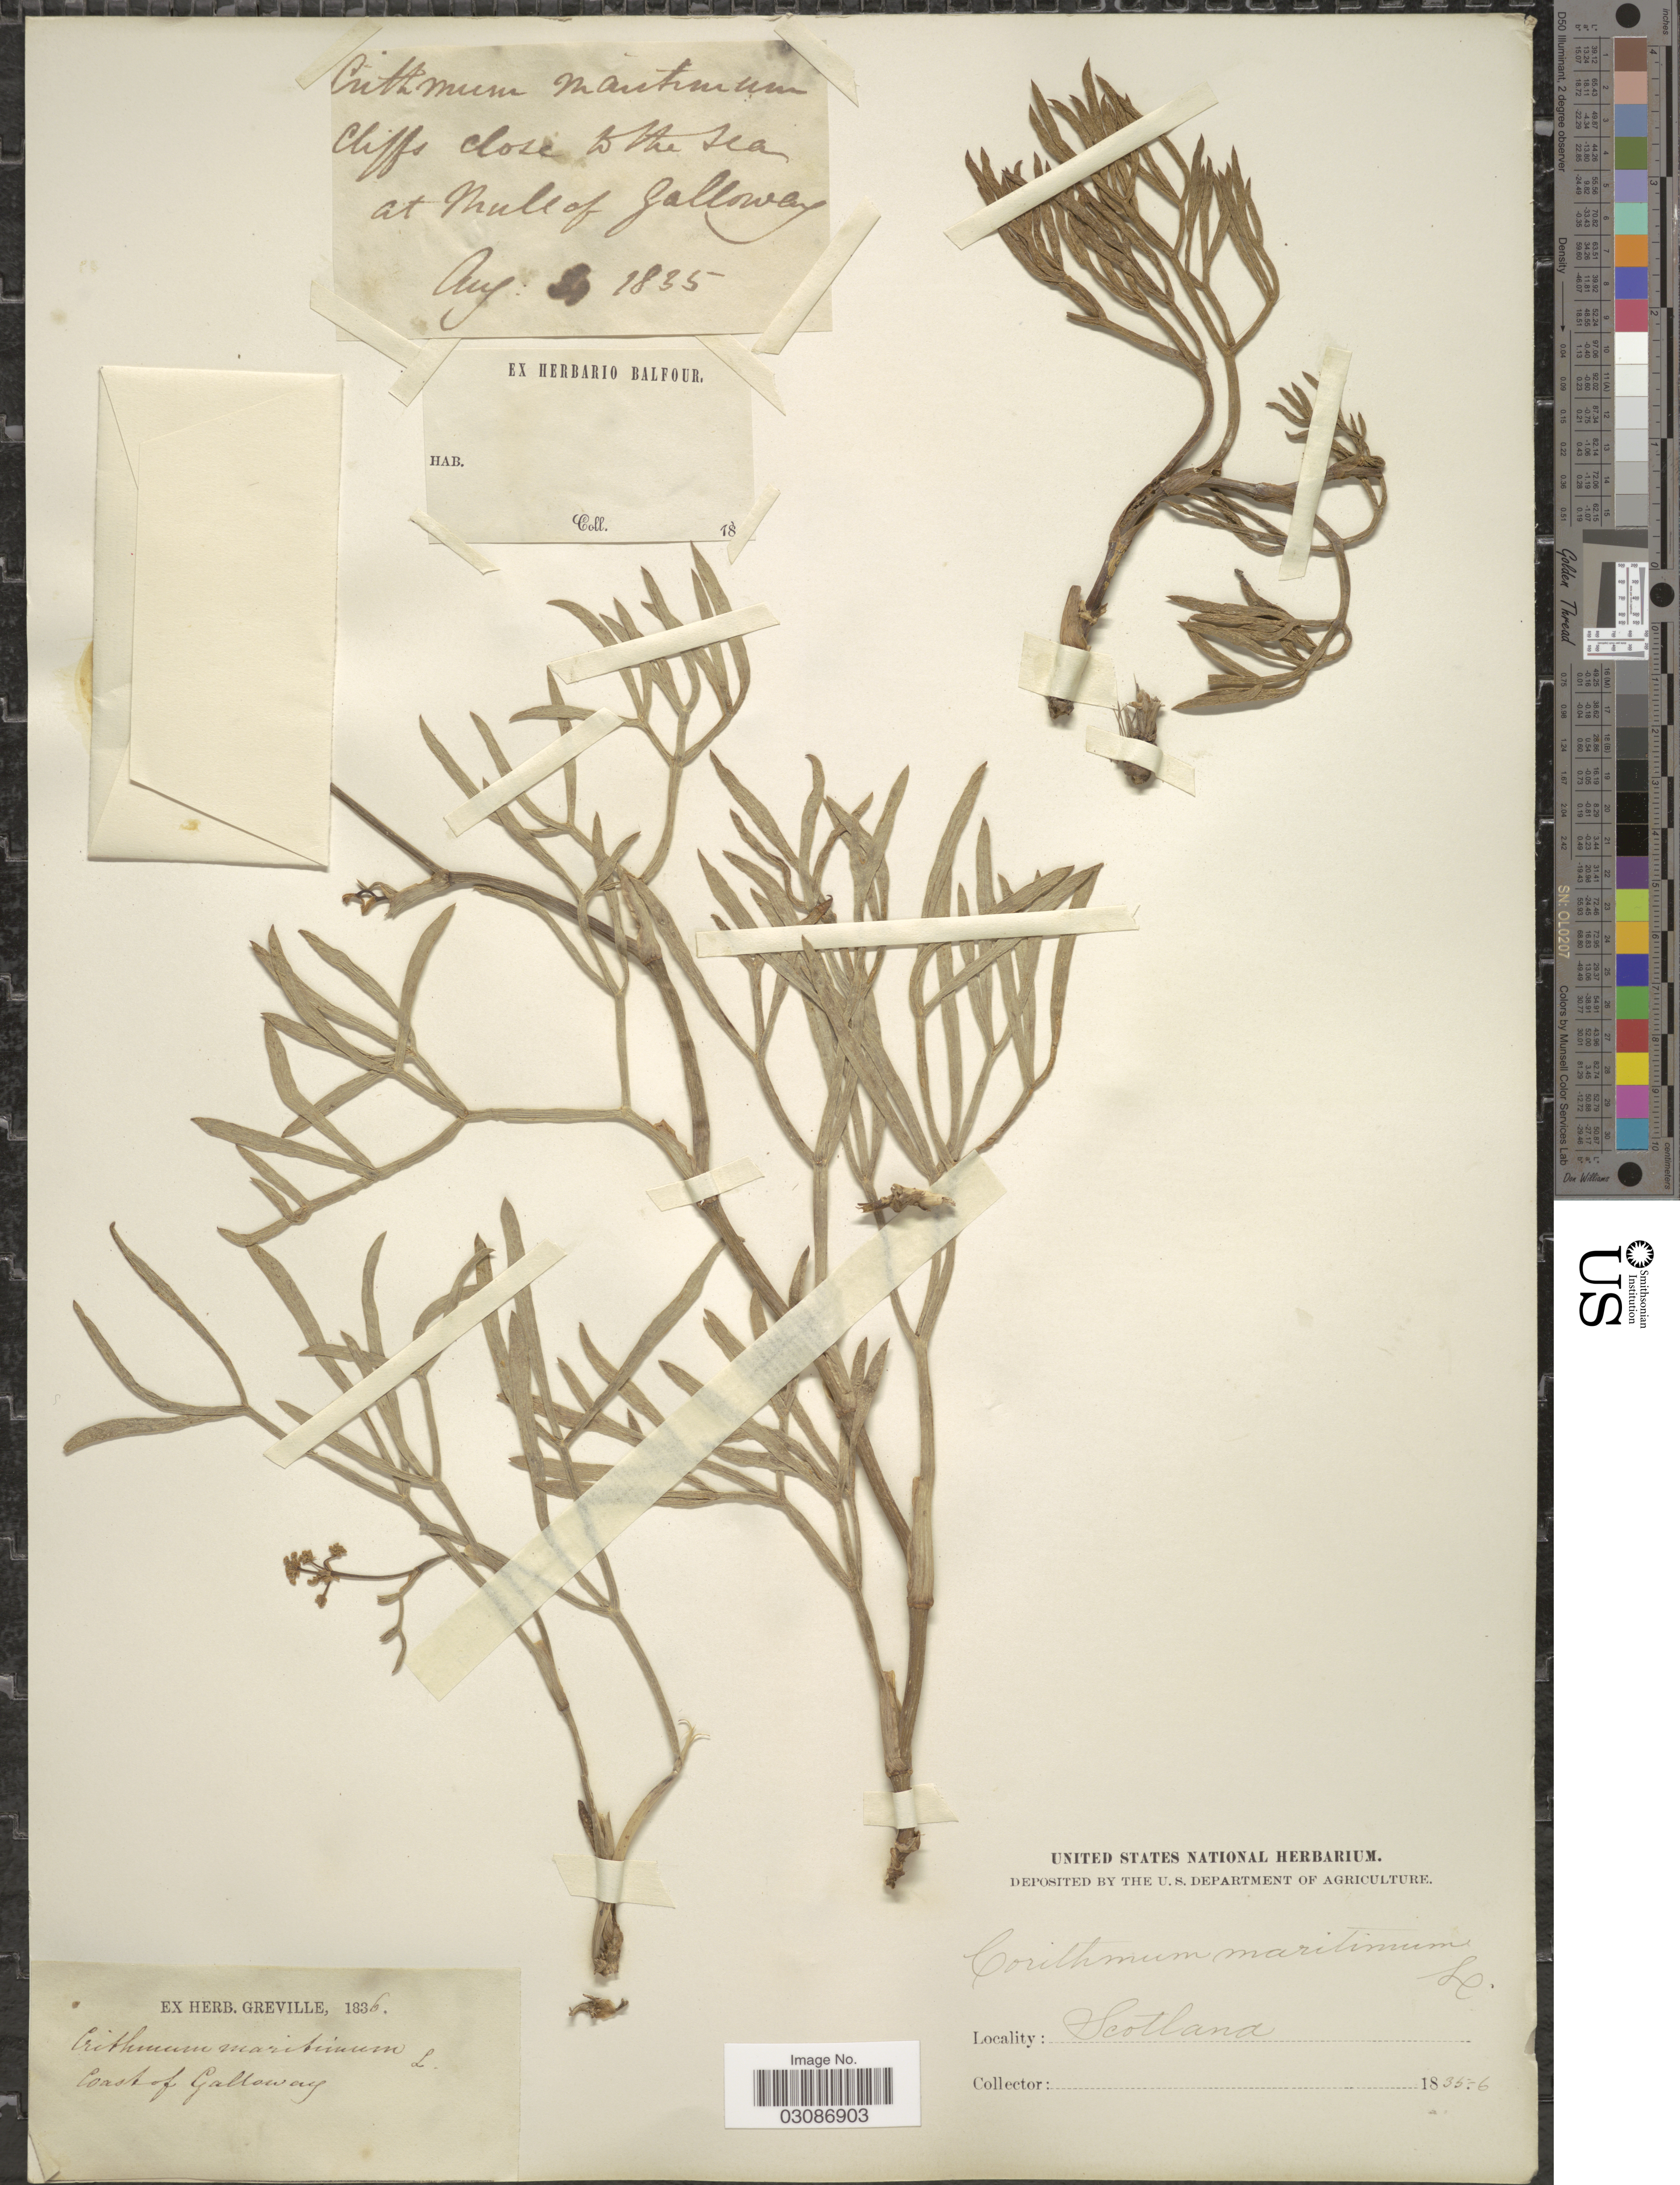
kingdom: Plantae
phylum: Tracheophyta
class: Magnoliopsida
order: Apiales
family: Apiaceae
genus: Crithmum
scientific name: Crithmum maritimum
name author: L.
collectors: ex herb. Greville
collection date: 1935-08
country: United Kingdom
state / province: Scotland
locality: Coast of Galloway. At Mull of Galloway.